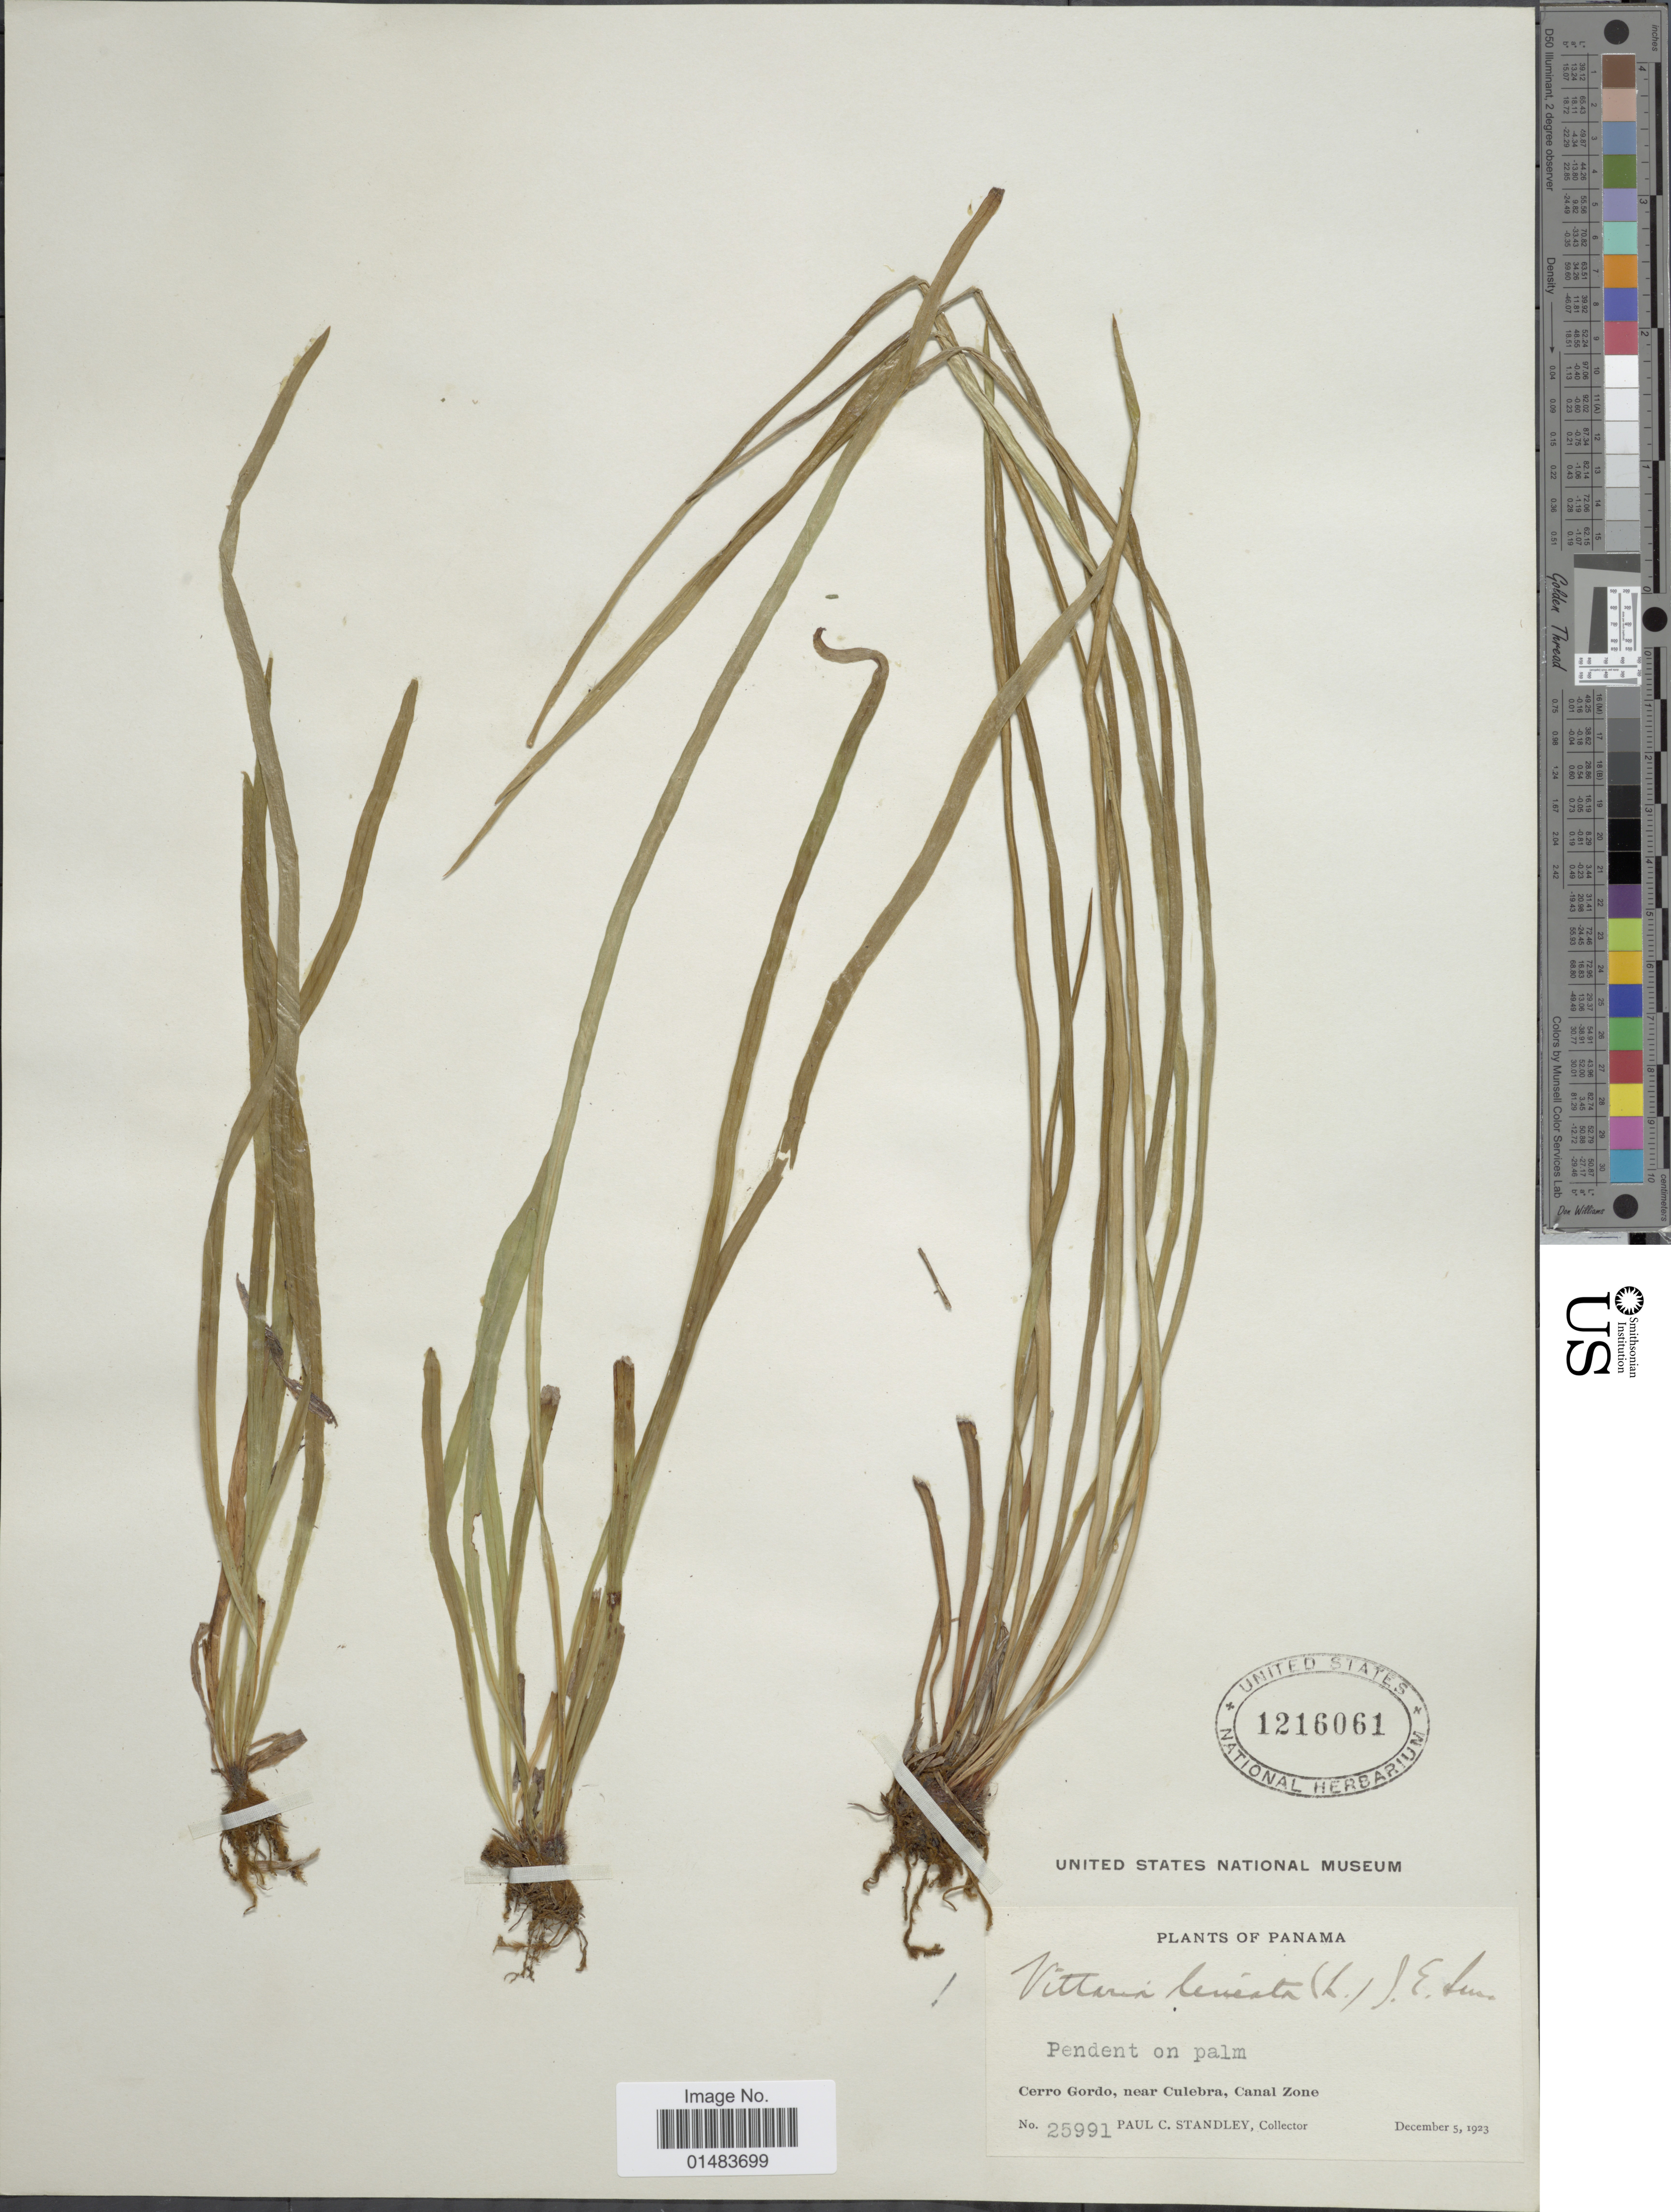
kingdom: Plantae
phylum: Tracheophyta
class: Polypodiopsida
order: Polypodiales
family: Pteridaceae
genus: Vittaria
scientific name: Vittaria lineata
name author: (L.) Sm.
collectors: P. C. Standley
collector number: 25991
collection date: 1923-12-05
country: Panama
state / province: Colón / Panamá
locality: Plants of Panama, Pendent on palm , Cerro Gordo, near Culebra, Canal Zone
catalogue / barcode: US 1216061